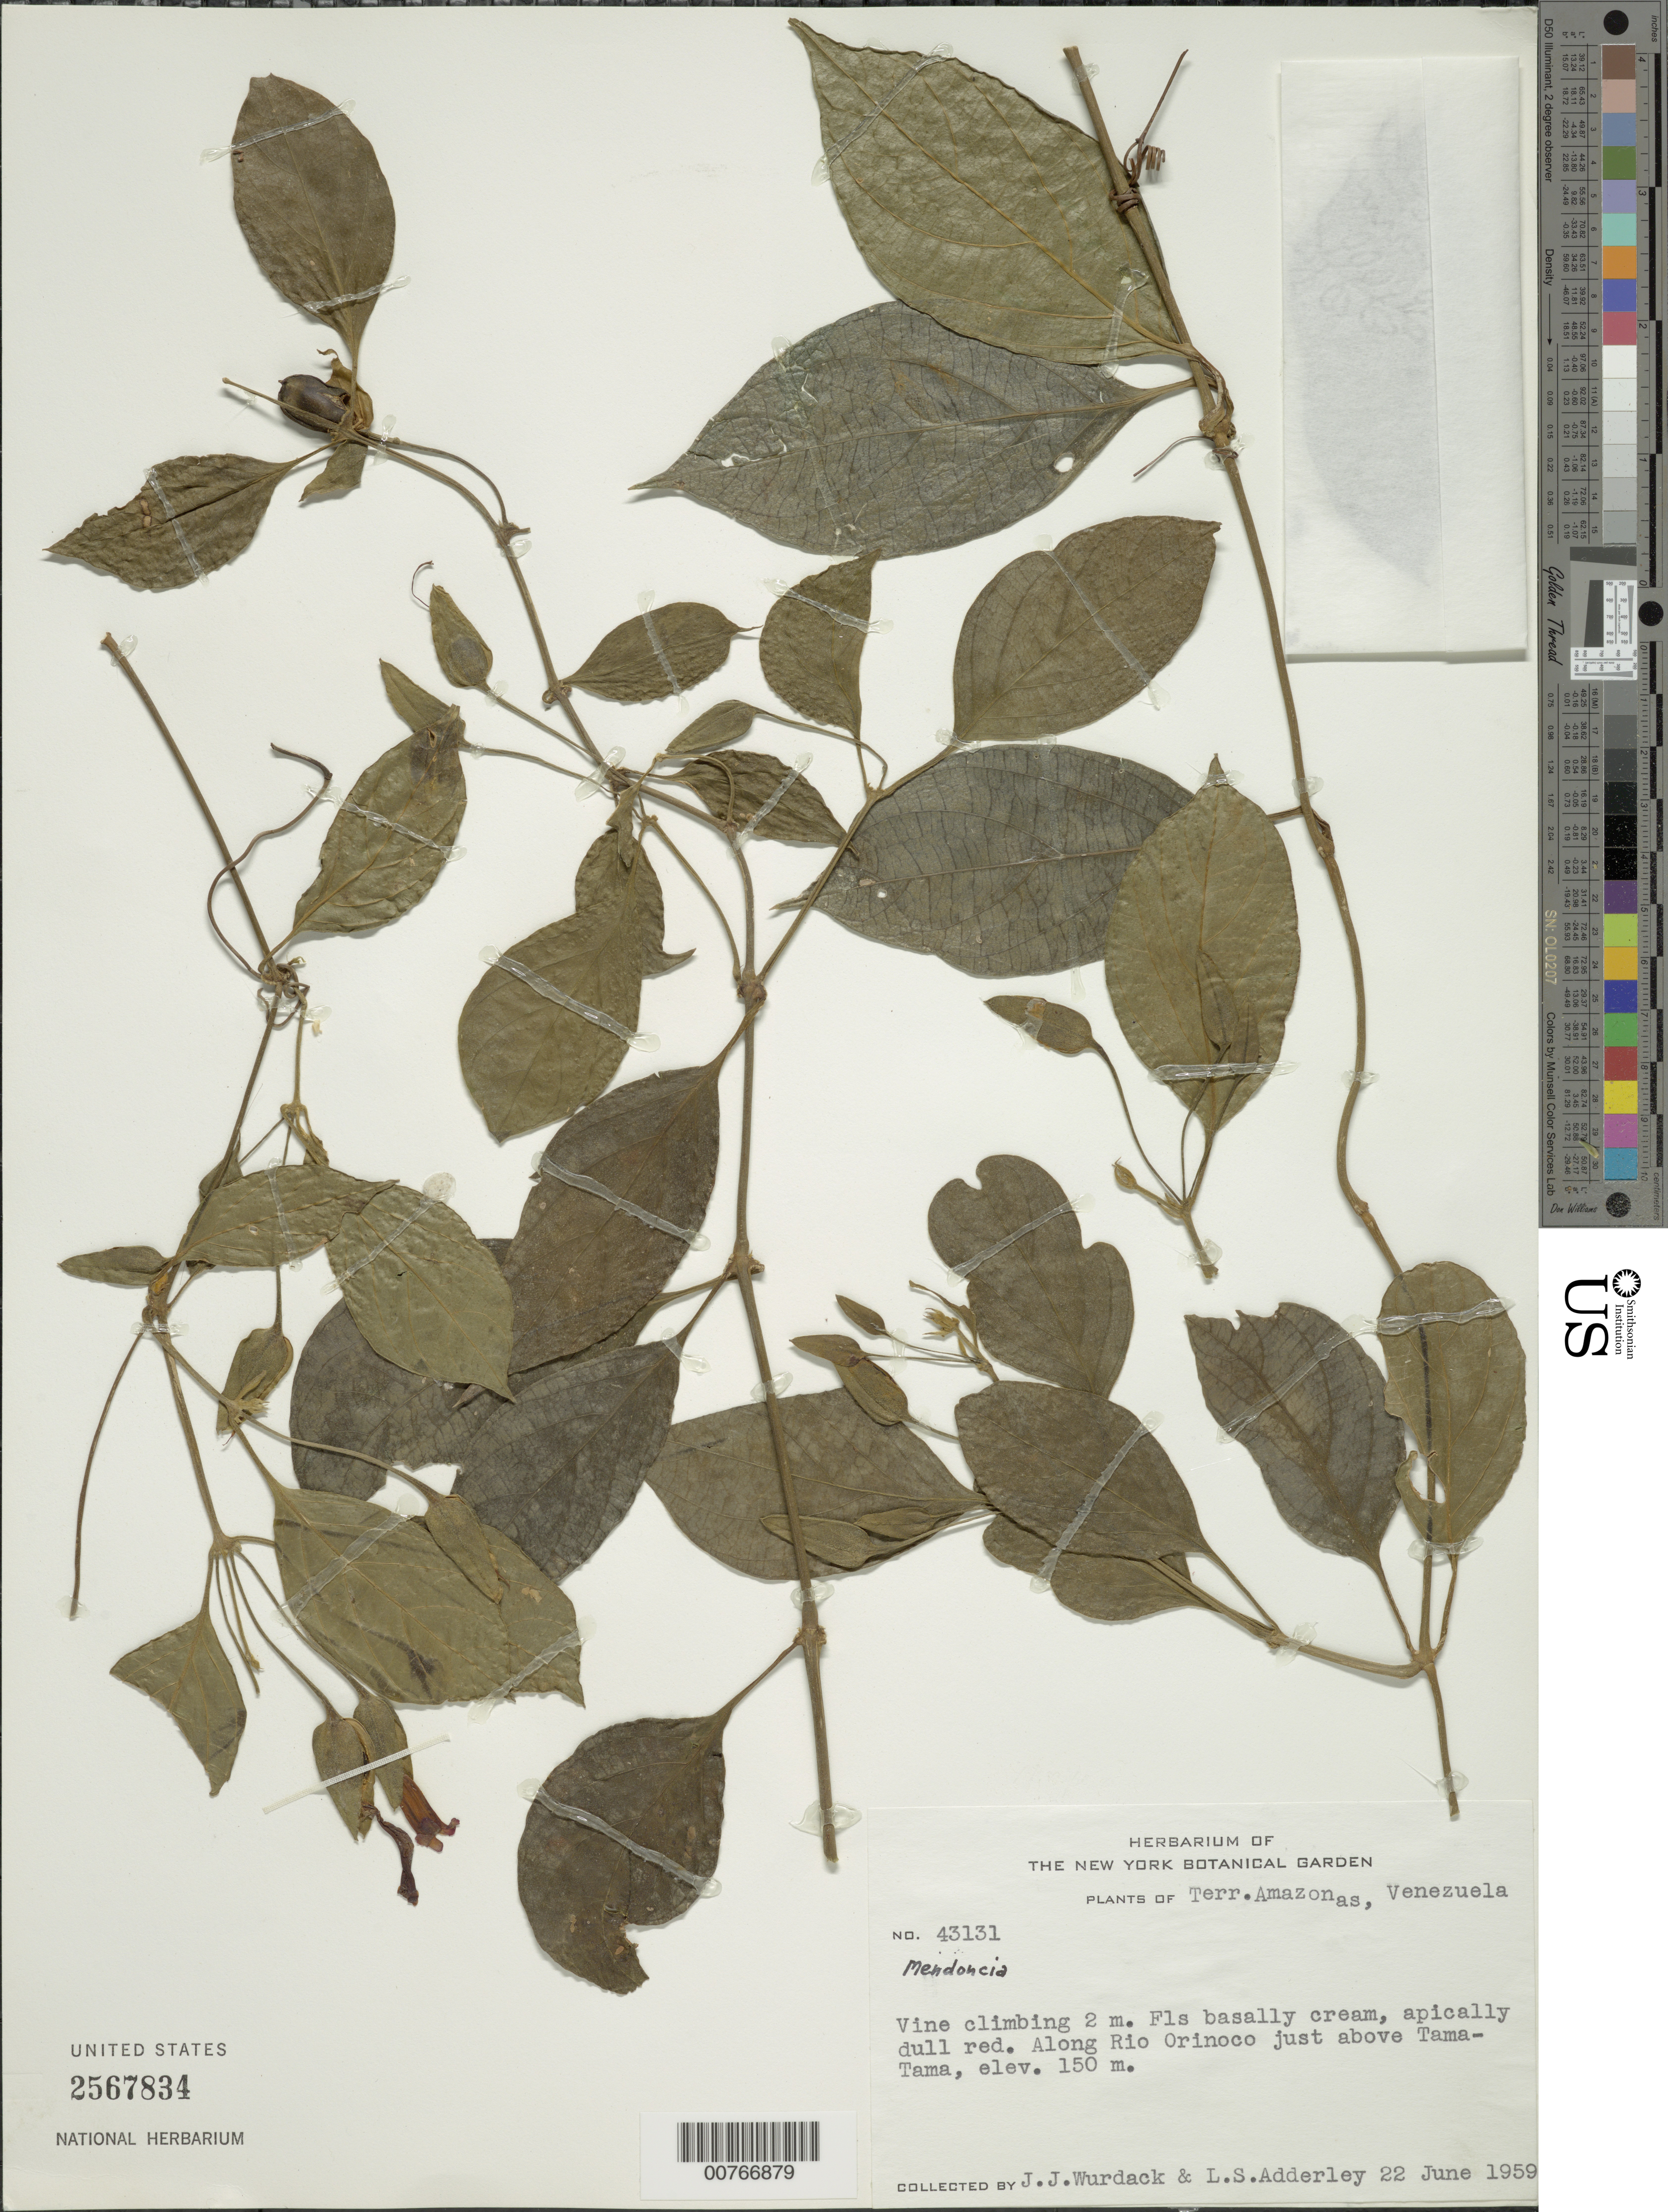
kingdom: Plantae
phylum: Tracheophyta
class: Magnoliopsida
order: Lamiales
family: Acanthaceae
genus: Mendoncia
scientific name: Mendoncia sprucei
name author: Lindau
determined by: Wasshausen, Dieter C., (BOT), Smithsonian Institution - National Museum of Natural History (UNITED STATES)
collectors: J. J. Wurdack & L. S. Adderley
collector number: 43131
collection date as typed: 22-Jun-59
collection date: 1959-06-22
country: Venezuela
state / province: Amazonas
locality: Río Orinoco, Tama-Tama, just above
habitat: Along river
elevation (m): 125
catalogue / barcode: US 2567834